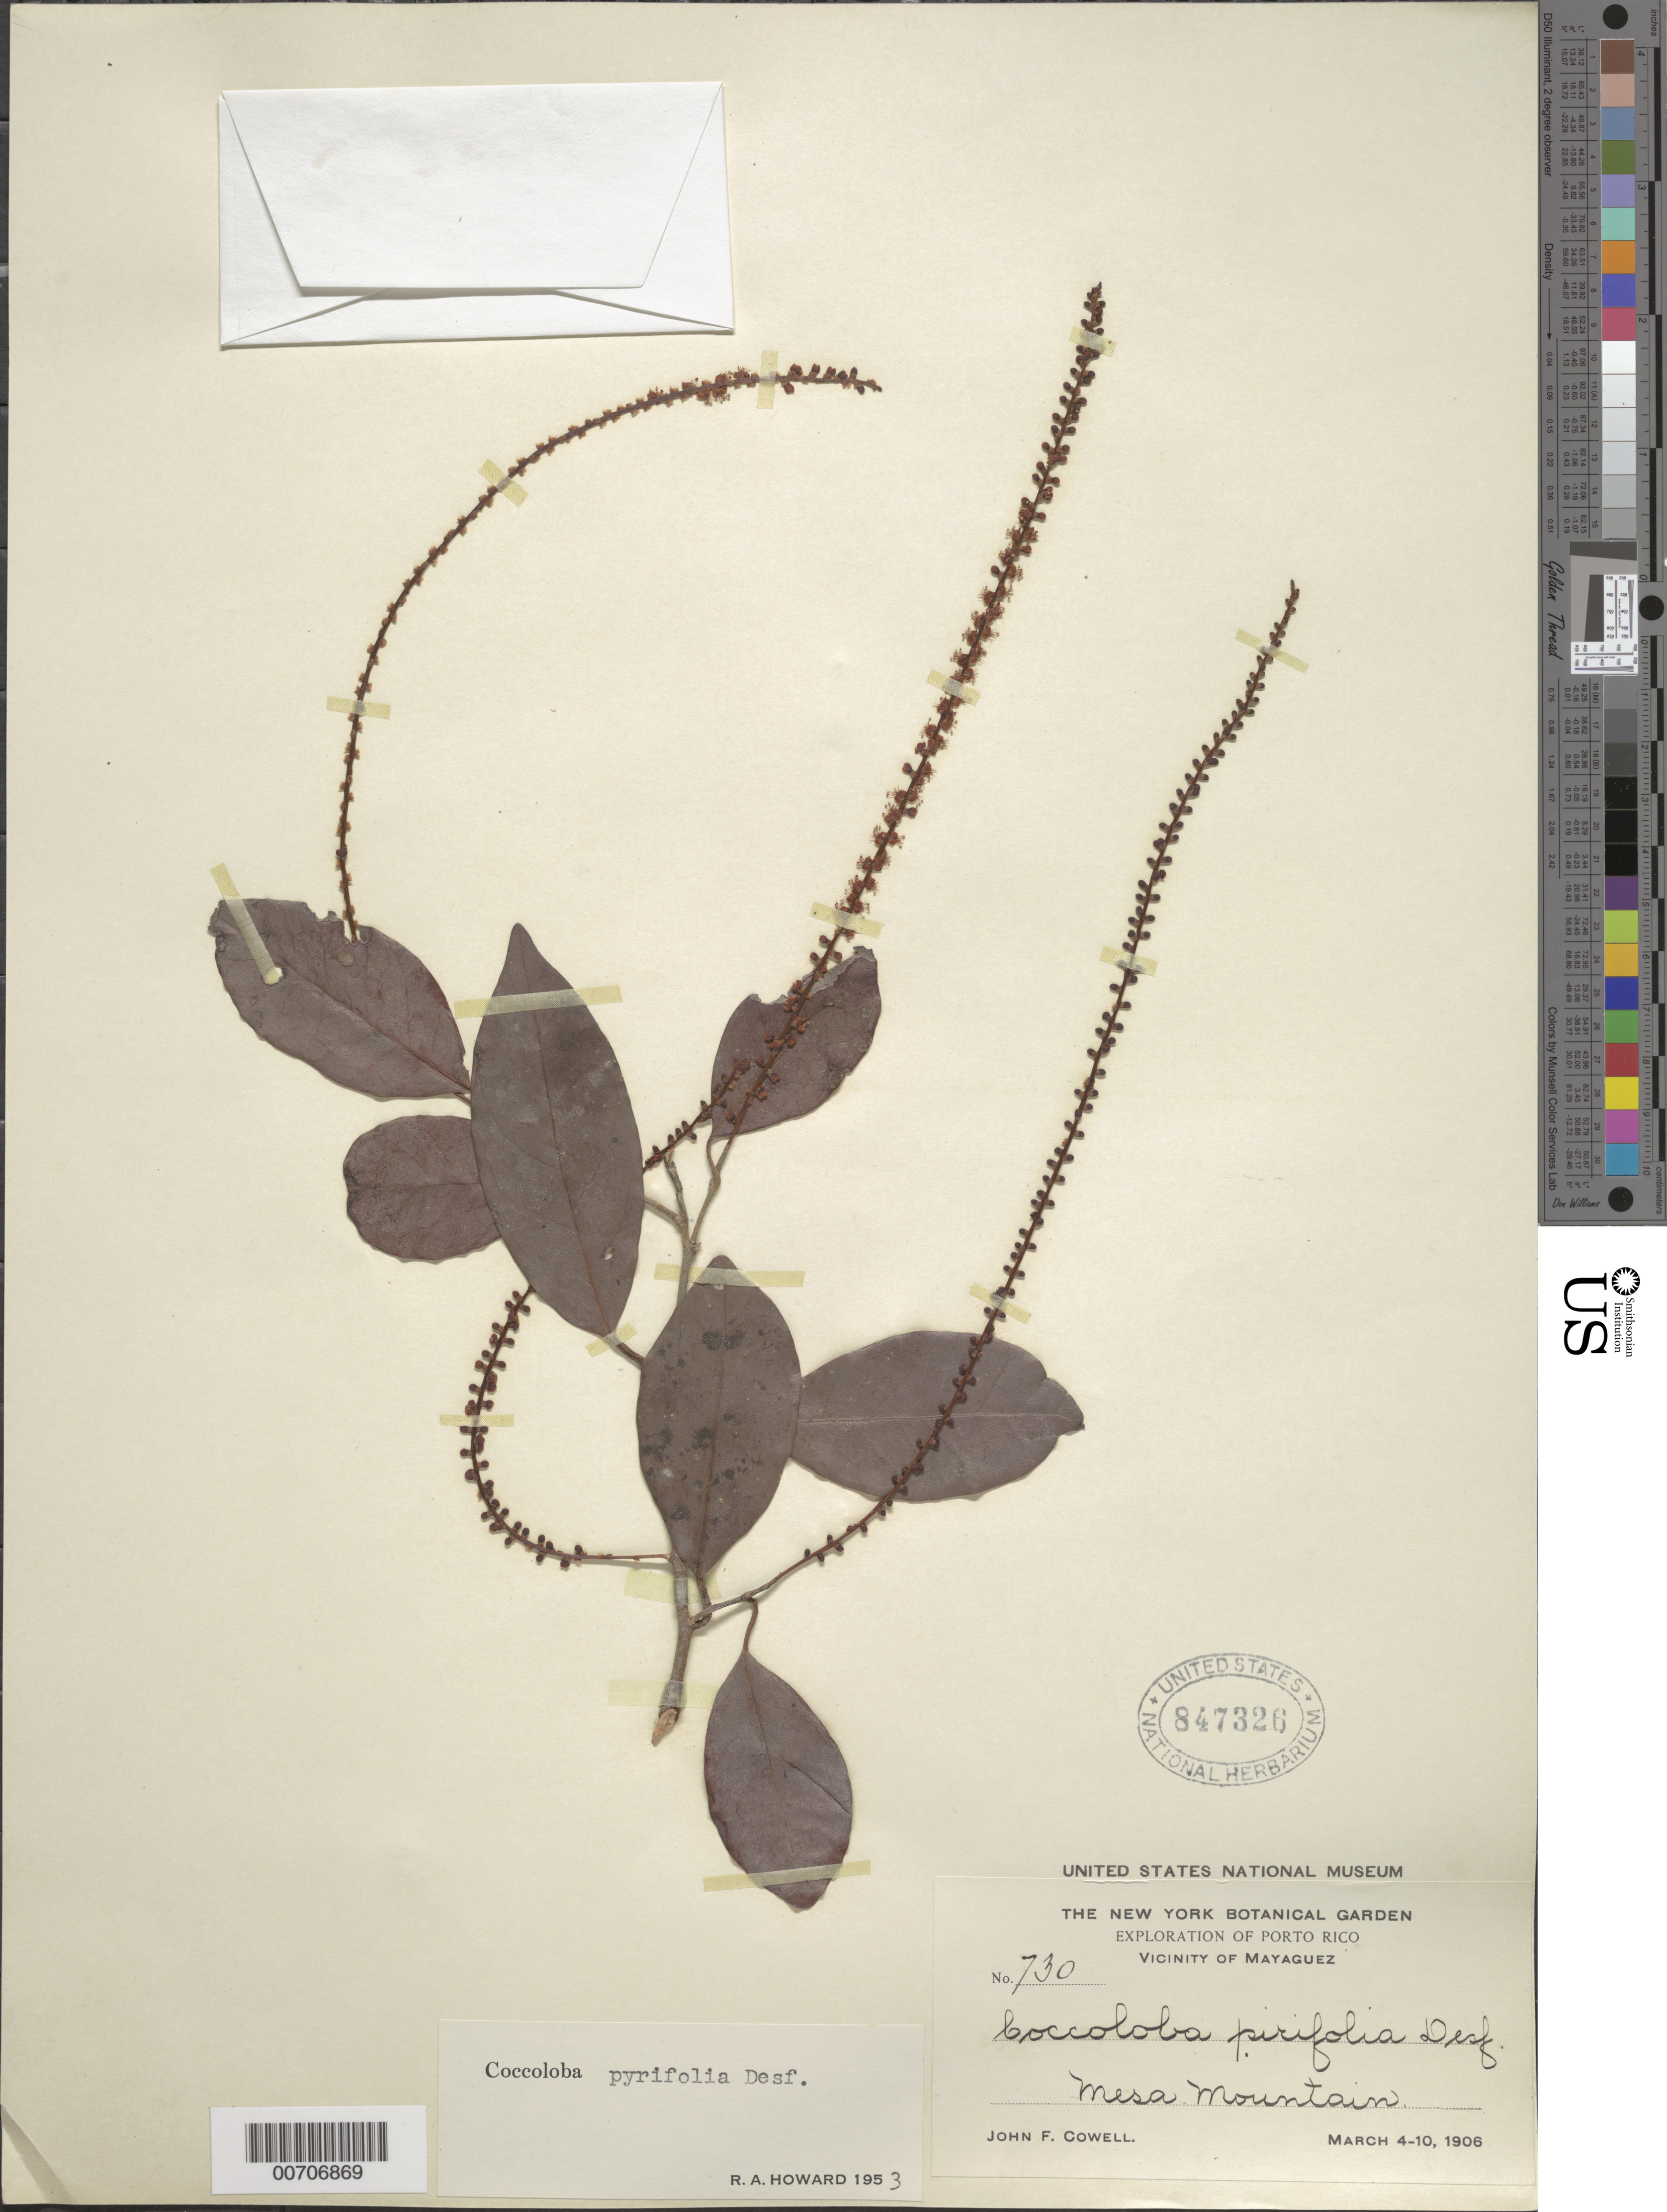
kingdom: Plantae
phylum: Tracheophyta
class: Magnoliopsida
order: Caryophyllales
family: Polygonaceae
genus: Coccoloba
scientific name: Coccoloba pyrifolia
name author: Desf.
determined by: Howard, R. A.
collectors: J. F. Cowell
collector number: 730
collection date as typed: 04 Mar 1906 to 10 Mar 1906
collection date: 1906-03-04/1906-03-10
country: Puerto Rico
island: Greater Antilles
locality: Mesa Mountain, Mayaguez, vic of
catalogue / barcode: US 847326